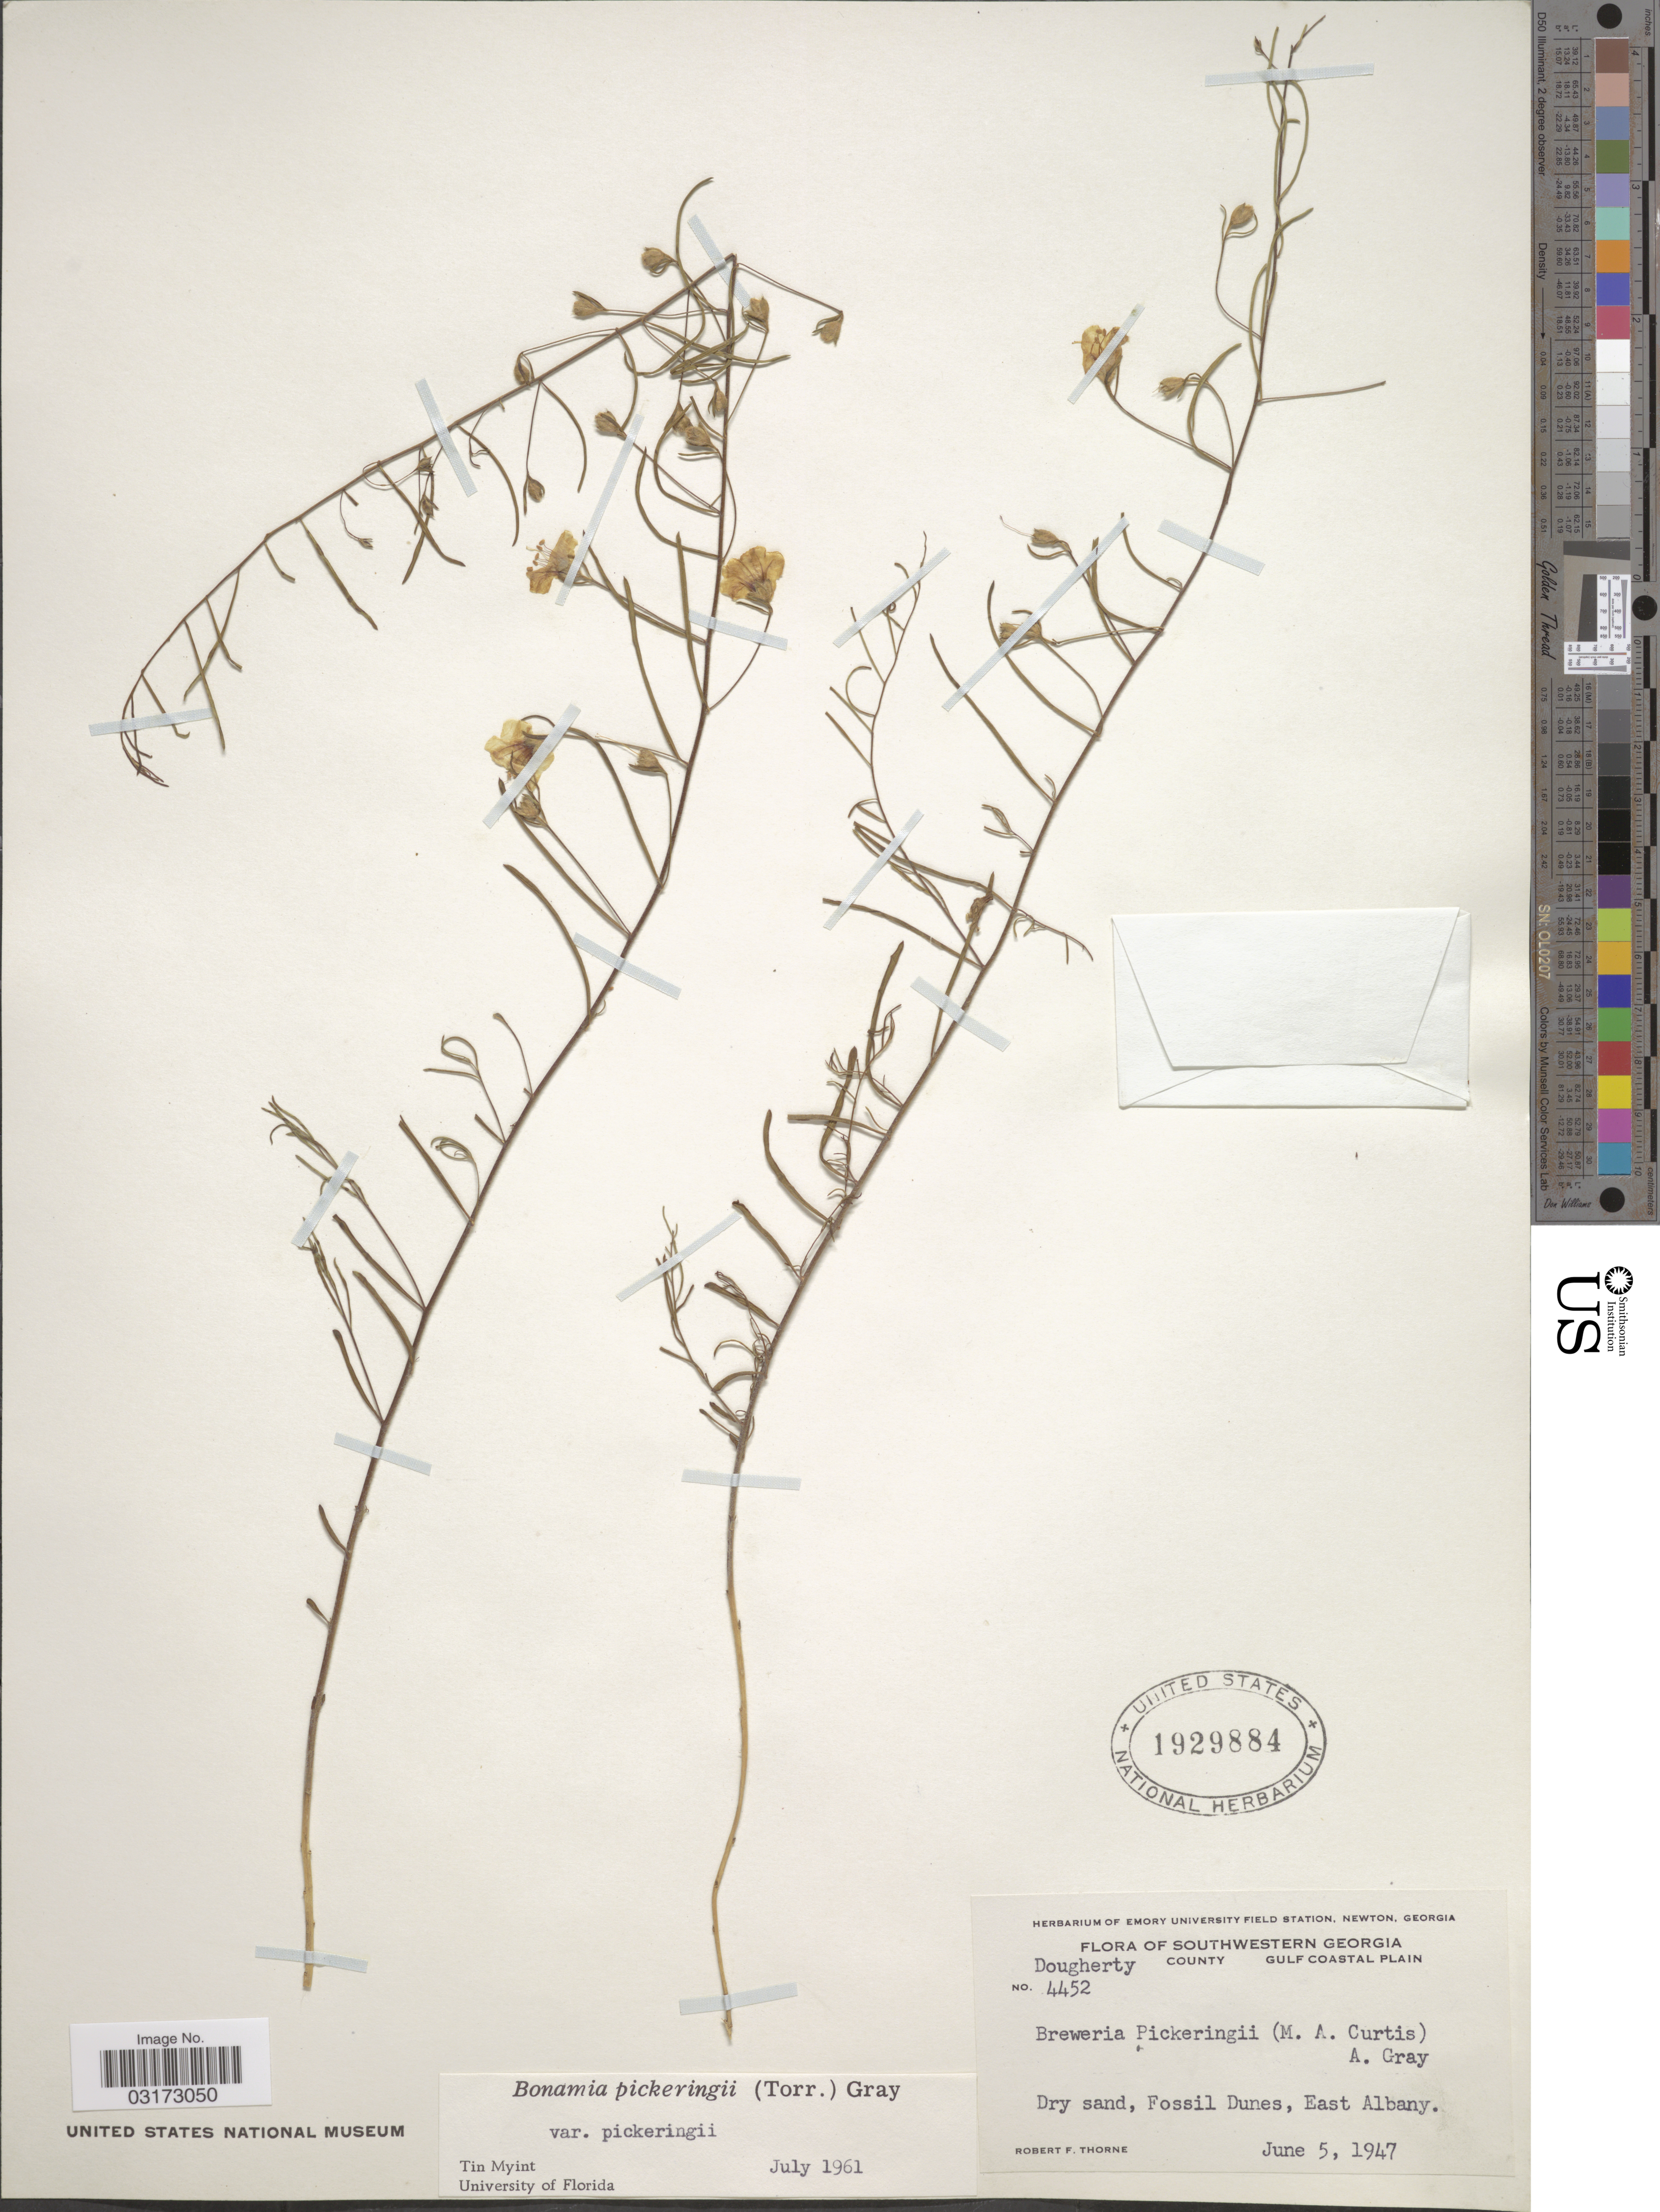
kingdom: Plantae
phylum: Tracheophyta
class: Magnoliopsida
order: Solanales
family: Convolvulaceae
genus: Stylisma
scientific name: Stylisma pickeringii var. pickeringii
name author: (Torr. ex M.A. Curtis) A. Gray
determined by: Strong, Mark T., (BOT), Smithsonian Institution - National Museum of Natural History (UNITED STATES)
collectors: R. F. Thorne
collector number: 4452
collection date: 1947-06-05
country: United States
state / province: Georgia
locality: Southwestern Georgia. Dougherty County. Gulf Coastal Plain. Fossil Dunes, East Albany.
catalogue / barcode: US 1929884